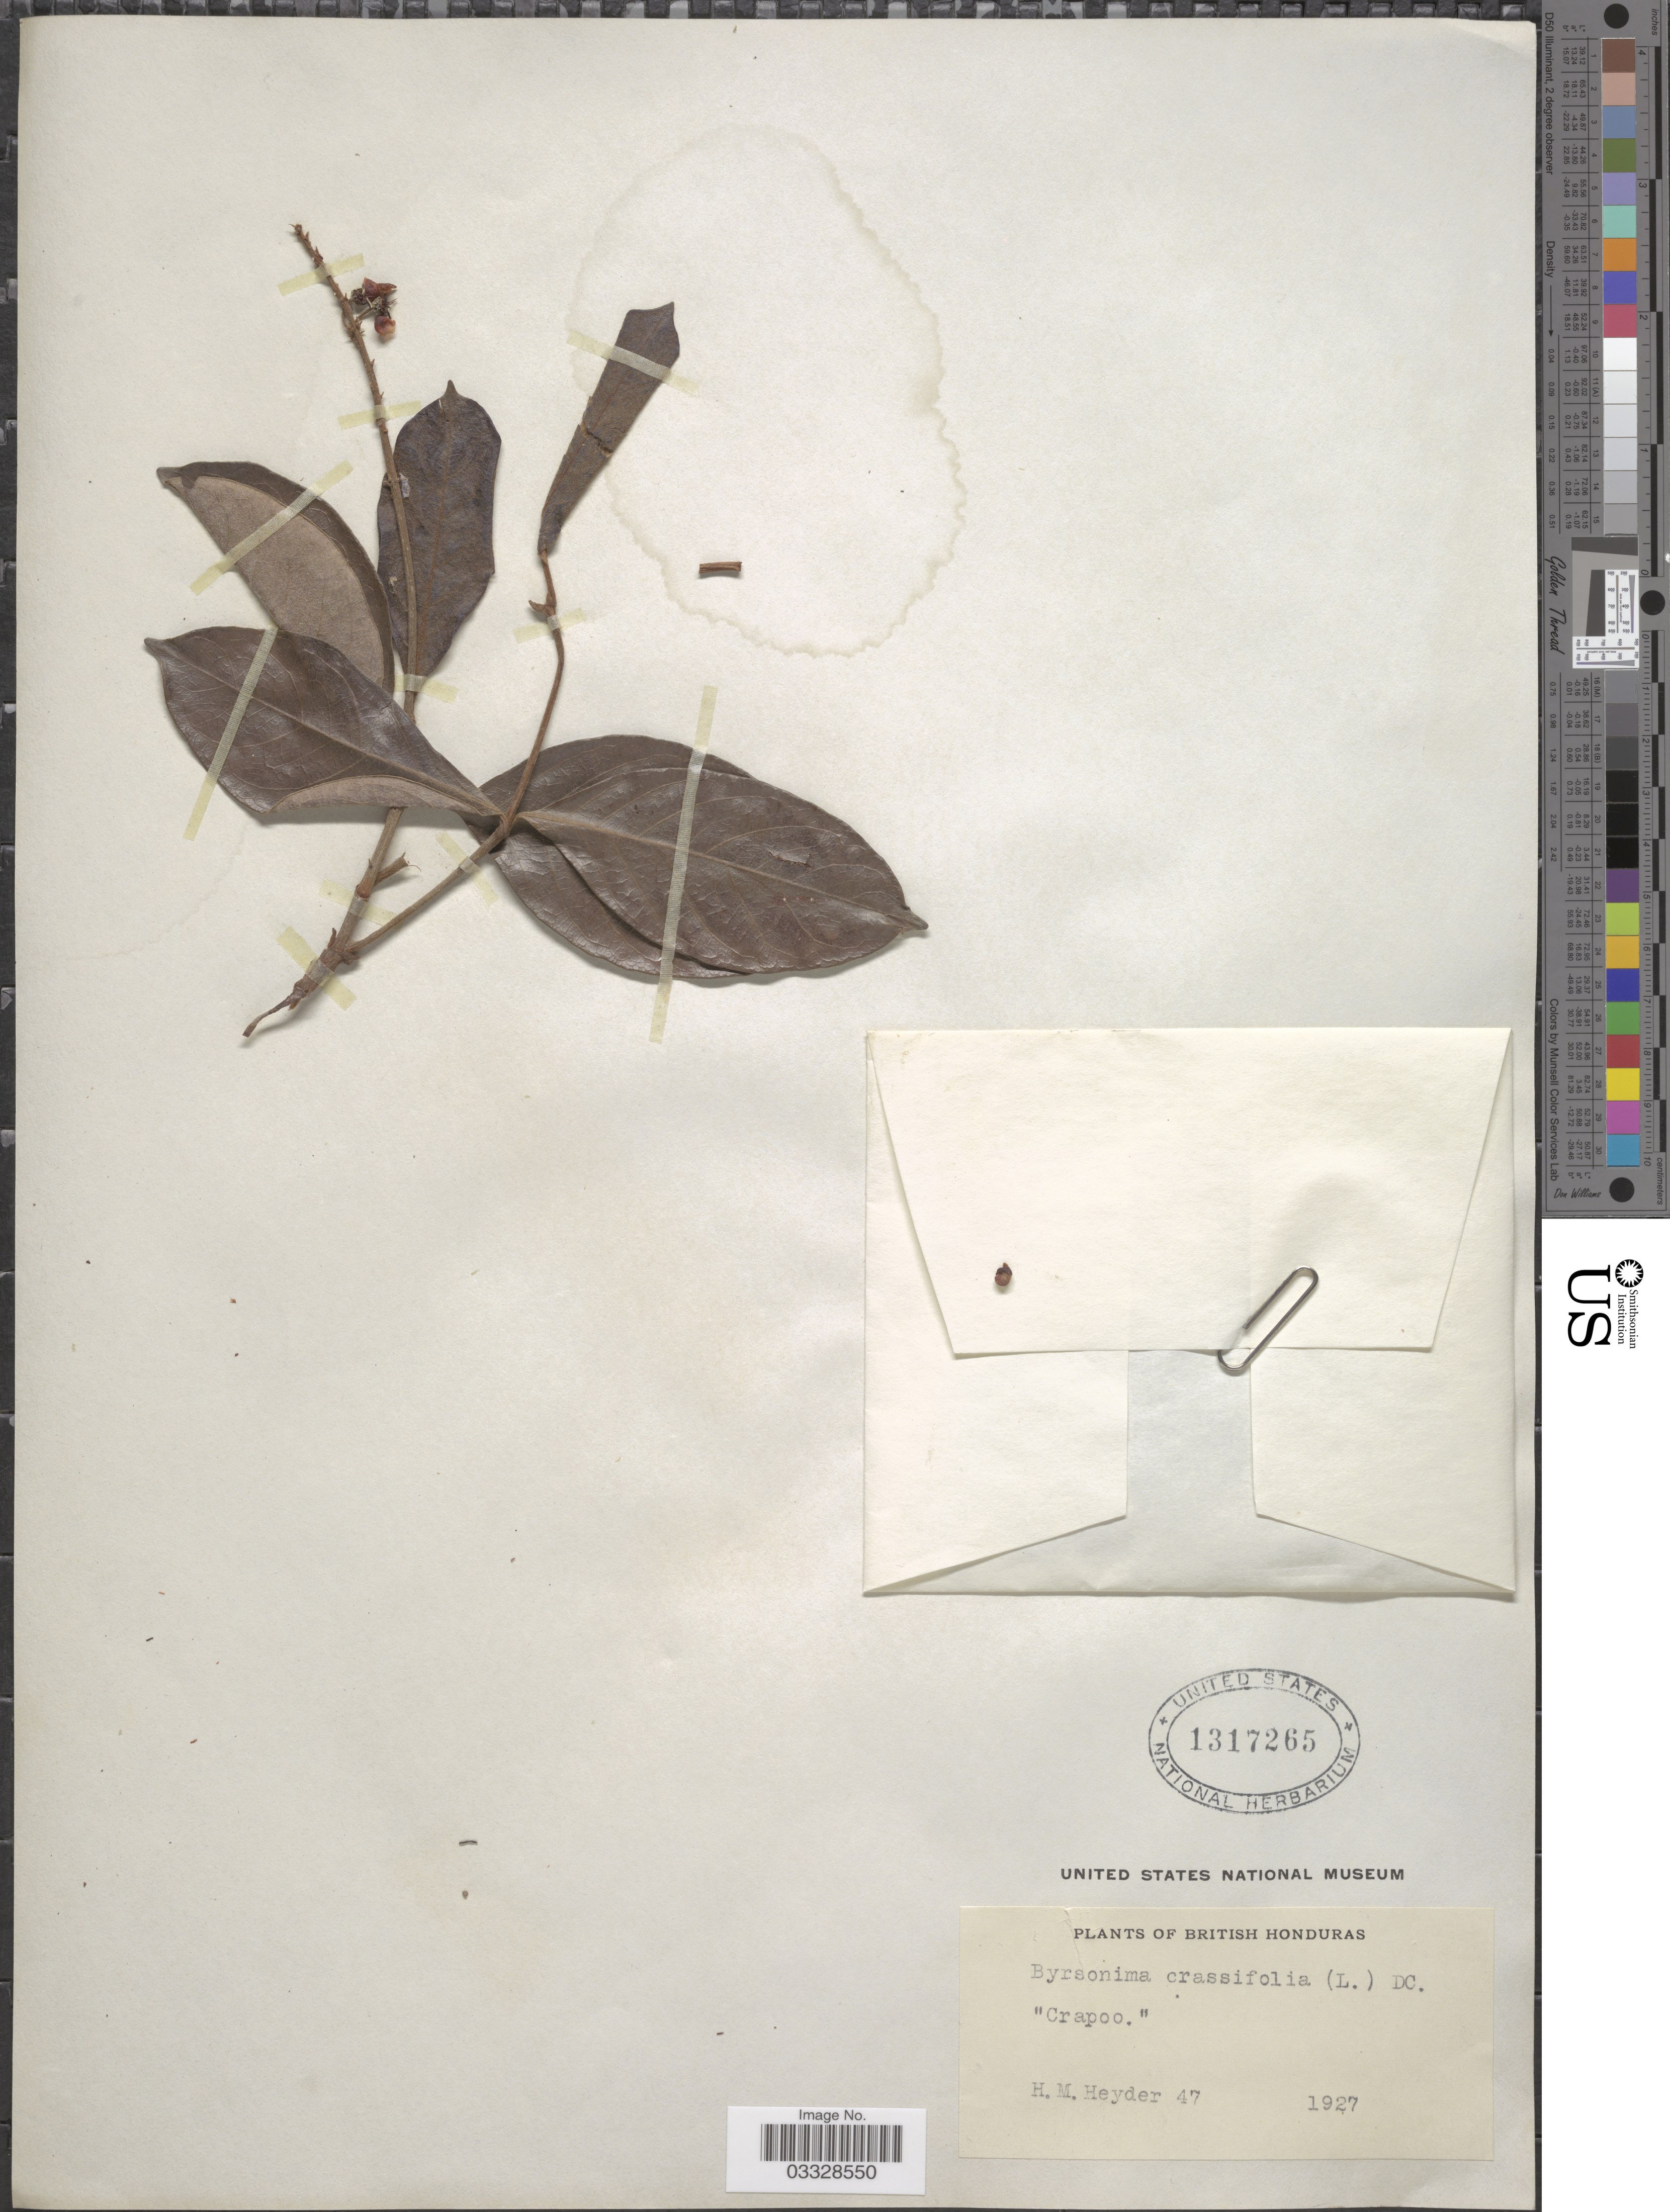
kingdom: Plantae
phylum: Tracheophyta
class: Magnoliopsida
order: Malpighiales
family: Malpighiaceae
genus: Byrsonima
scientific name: Byrsonima crassifolia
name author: (L.) Kunth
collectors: H. Heyder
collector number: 47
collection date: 1927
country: Belize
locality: British Honduras.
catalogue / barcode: US 1317265